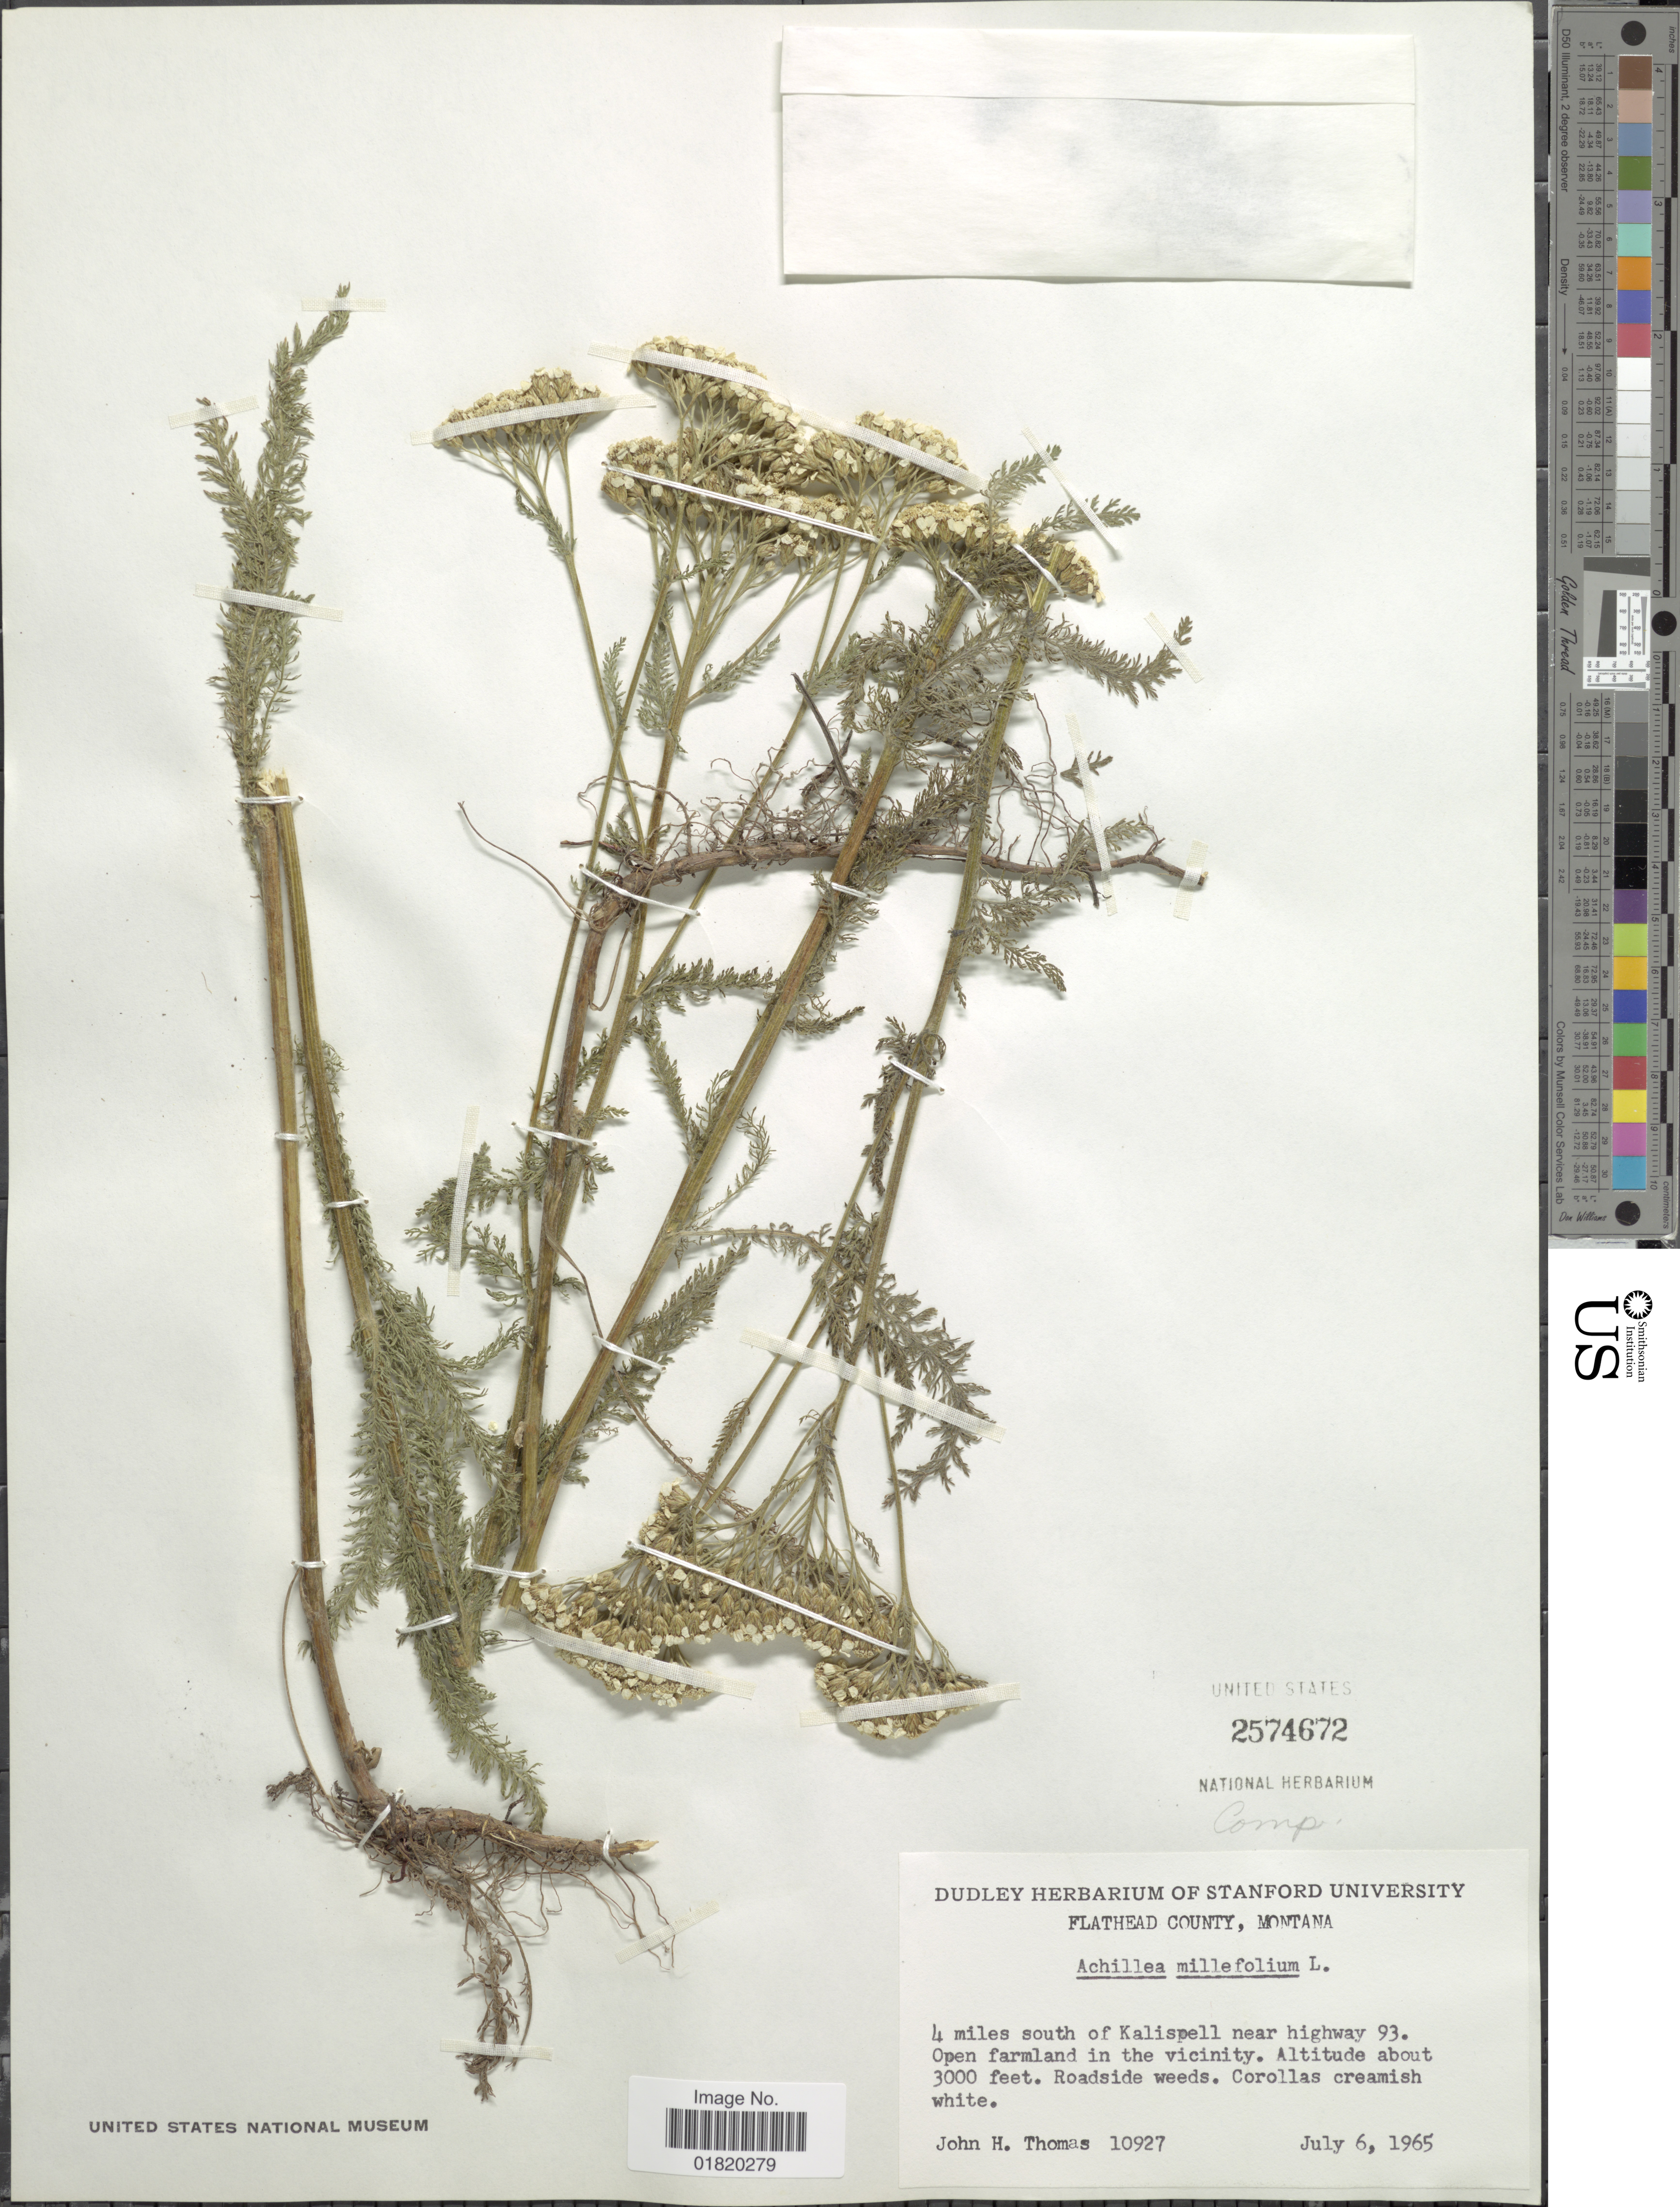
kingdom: Plantae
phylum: Tracheophyta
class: Magnoliopsida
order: Asterales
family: Asteraceae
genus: Achillea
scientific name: Achillea millefolium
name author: L.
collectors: J. H. Thomas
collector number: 10927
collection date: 1965-07-06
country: United States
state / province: Montana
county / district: Flathead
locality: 4 miles south of Kalispell near highway 93. Open farmland in the vicinity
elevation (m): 914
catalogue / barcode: US 2574672